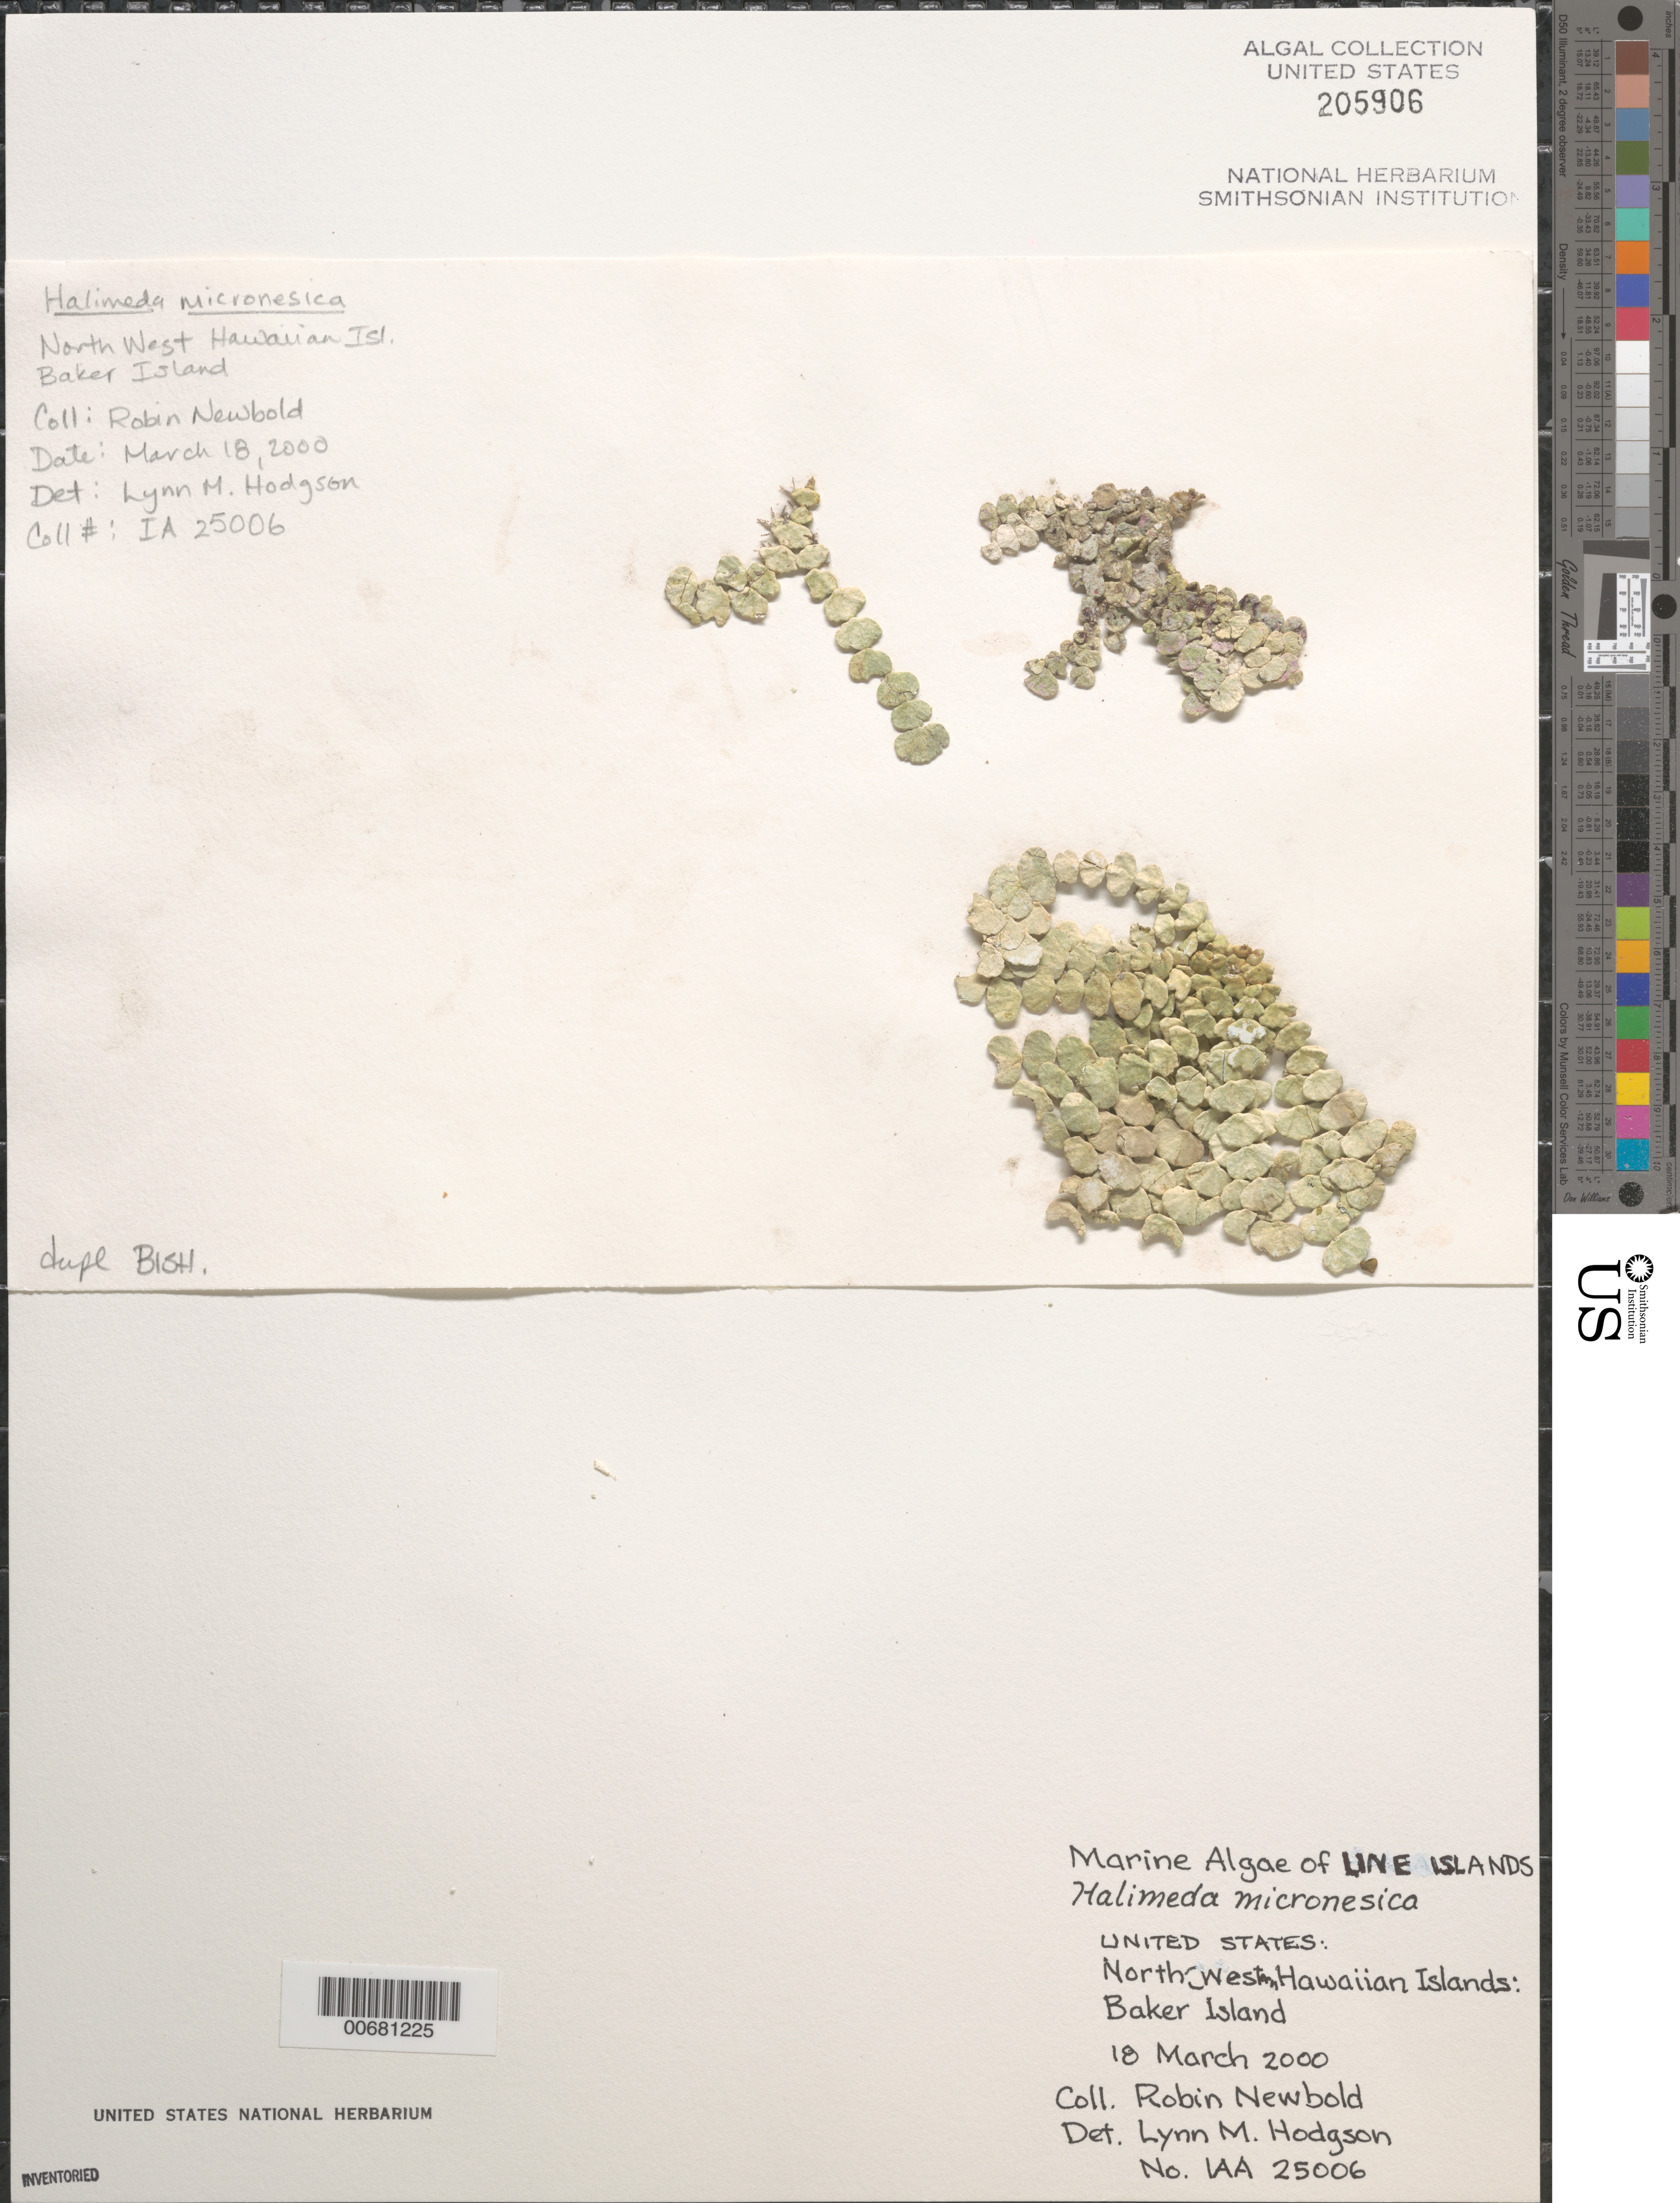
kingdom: Plantae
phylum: Chlorophyta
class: Ulvophyceae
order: Bryopsidales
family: Halimedaceae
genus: Halimeda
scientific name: Halimeda micronesica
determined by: Hodgson, L. M.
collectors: R. Newbold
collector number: IAA 25006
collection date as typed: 18 Mar 2000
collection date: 2000-03-18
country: U.S. Administered Pacific Islands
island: Baker Island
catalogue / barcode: US 205906